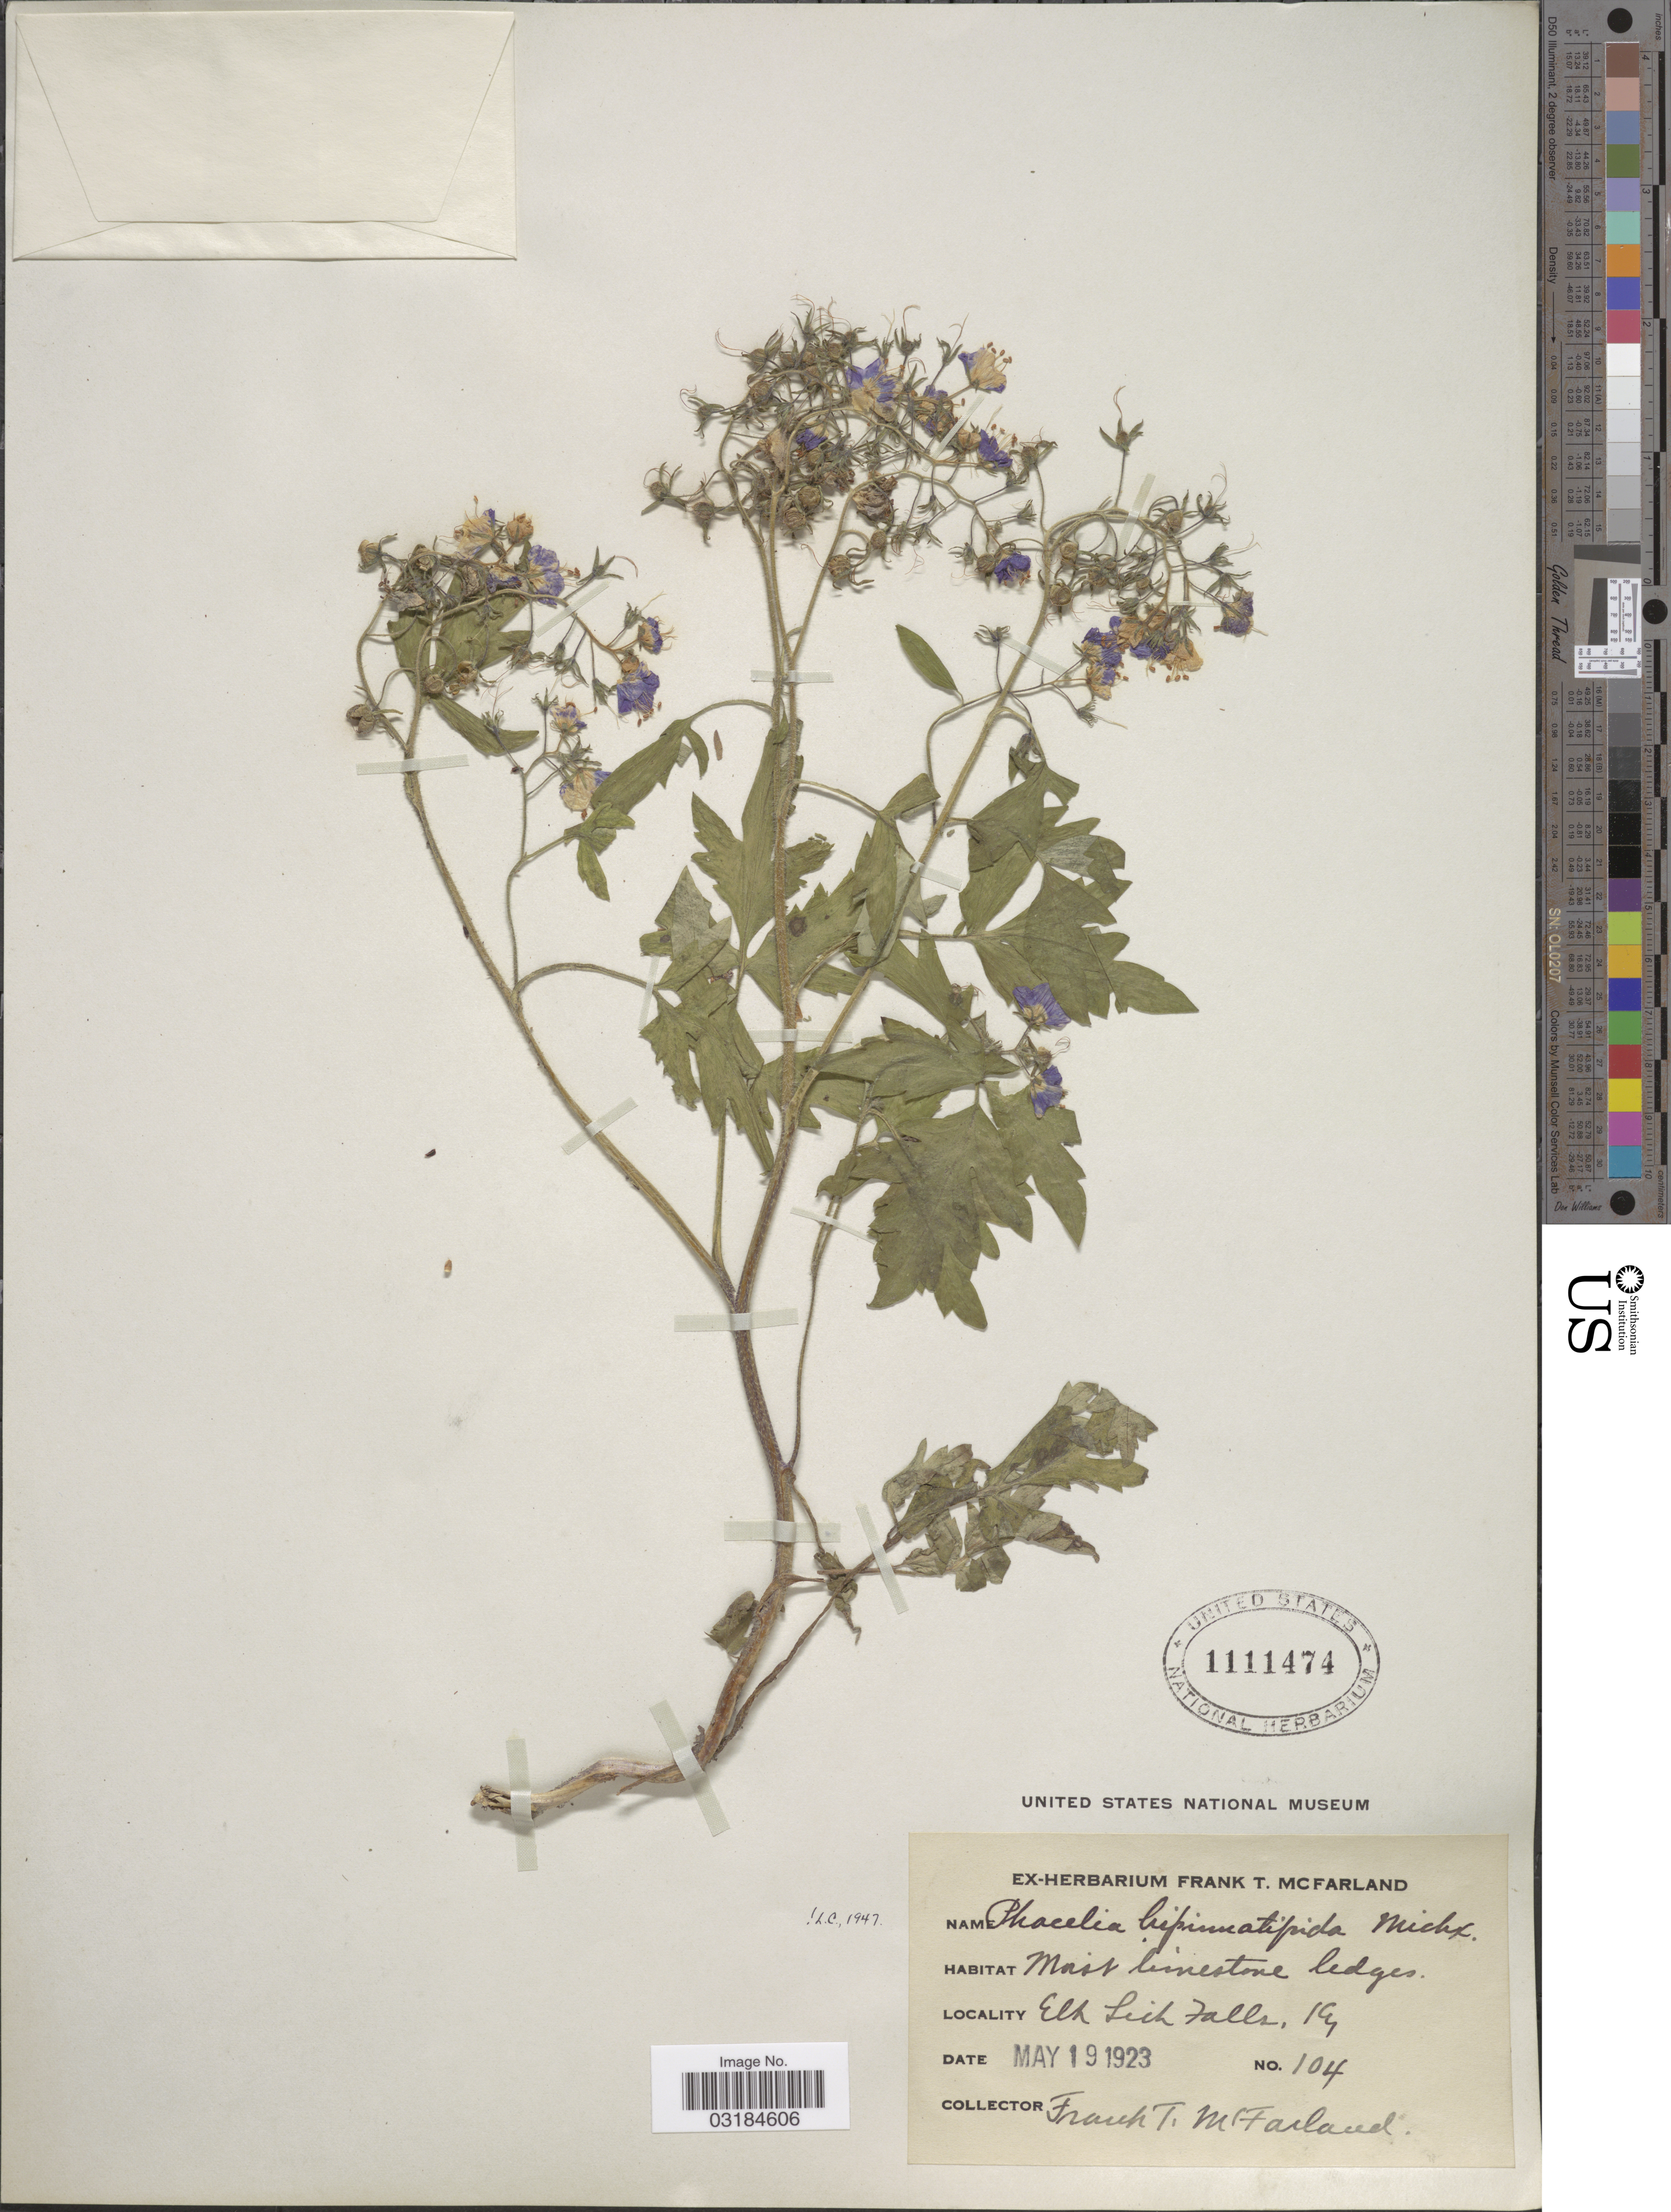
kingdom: Plantae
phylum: Tracheophyta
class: Magnoliopsida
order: Boraginales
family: Hydrophyllaceae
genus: Phacelia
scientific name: Phacelia bipinnatifida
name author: (Atwood) Michx.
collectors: F. McFarland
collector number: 104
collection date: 1923-05-19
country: United States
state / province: Kentucky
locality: Elk Lick Falls.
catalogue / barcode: US 1111474